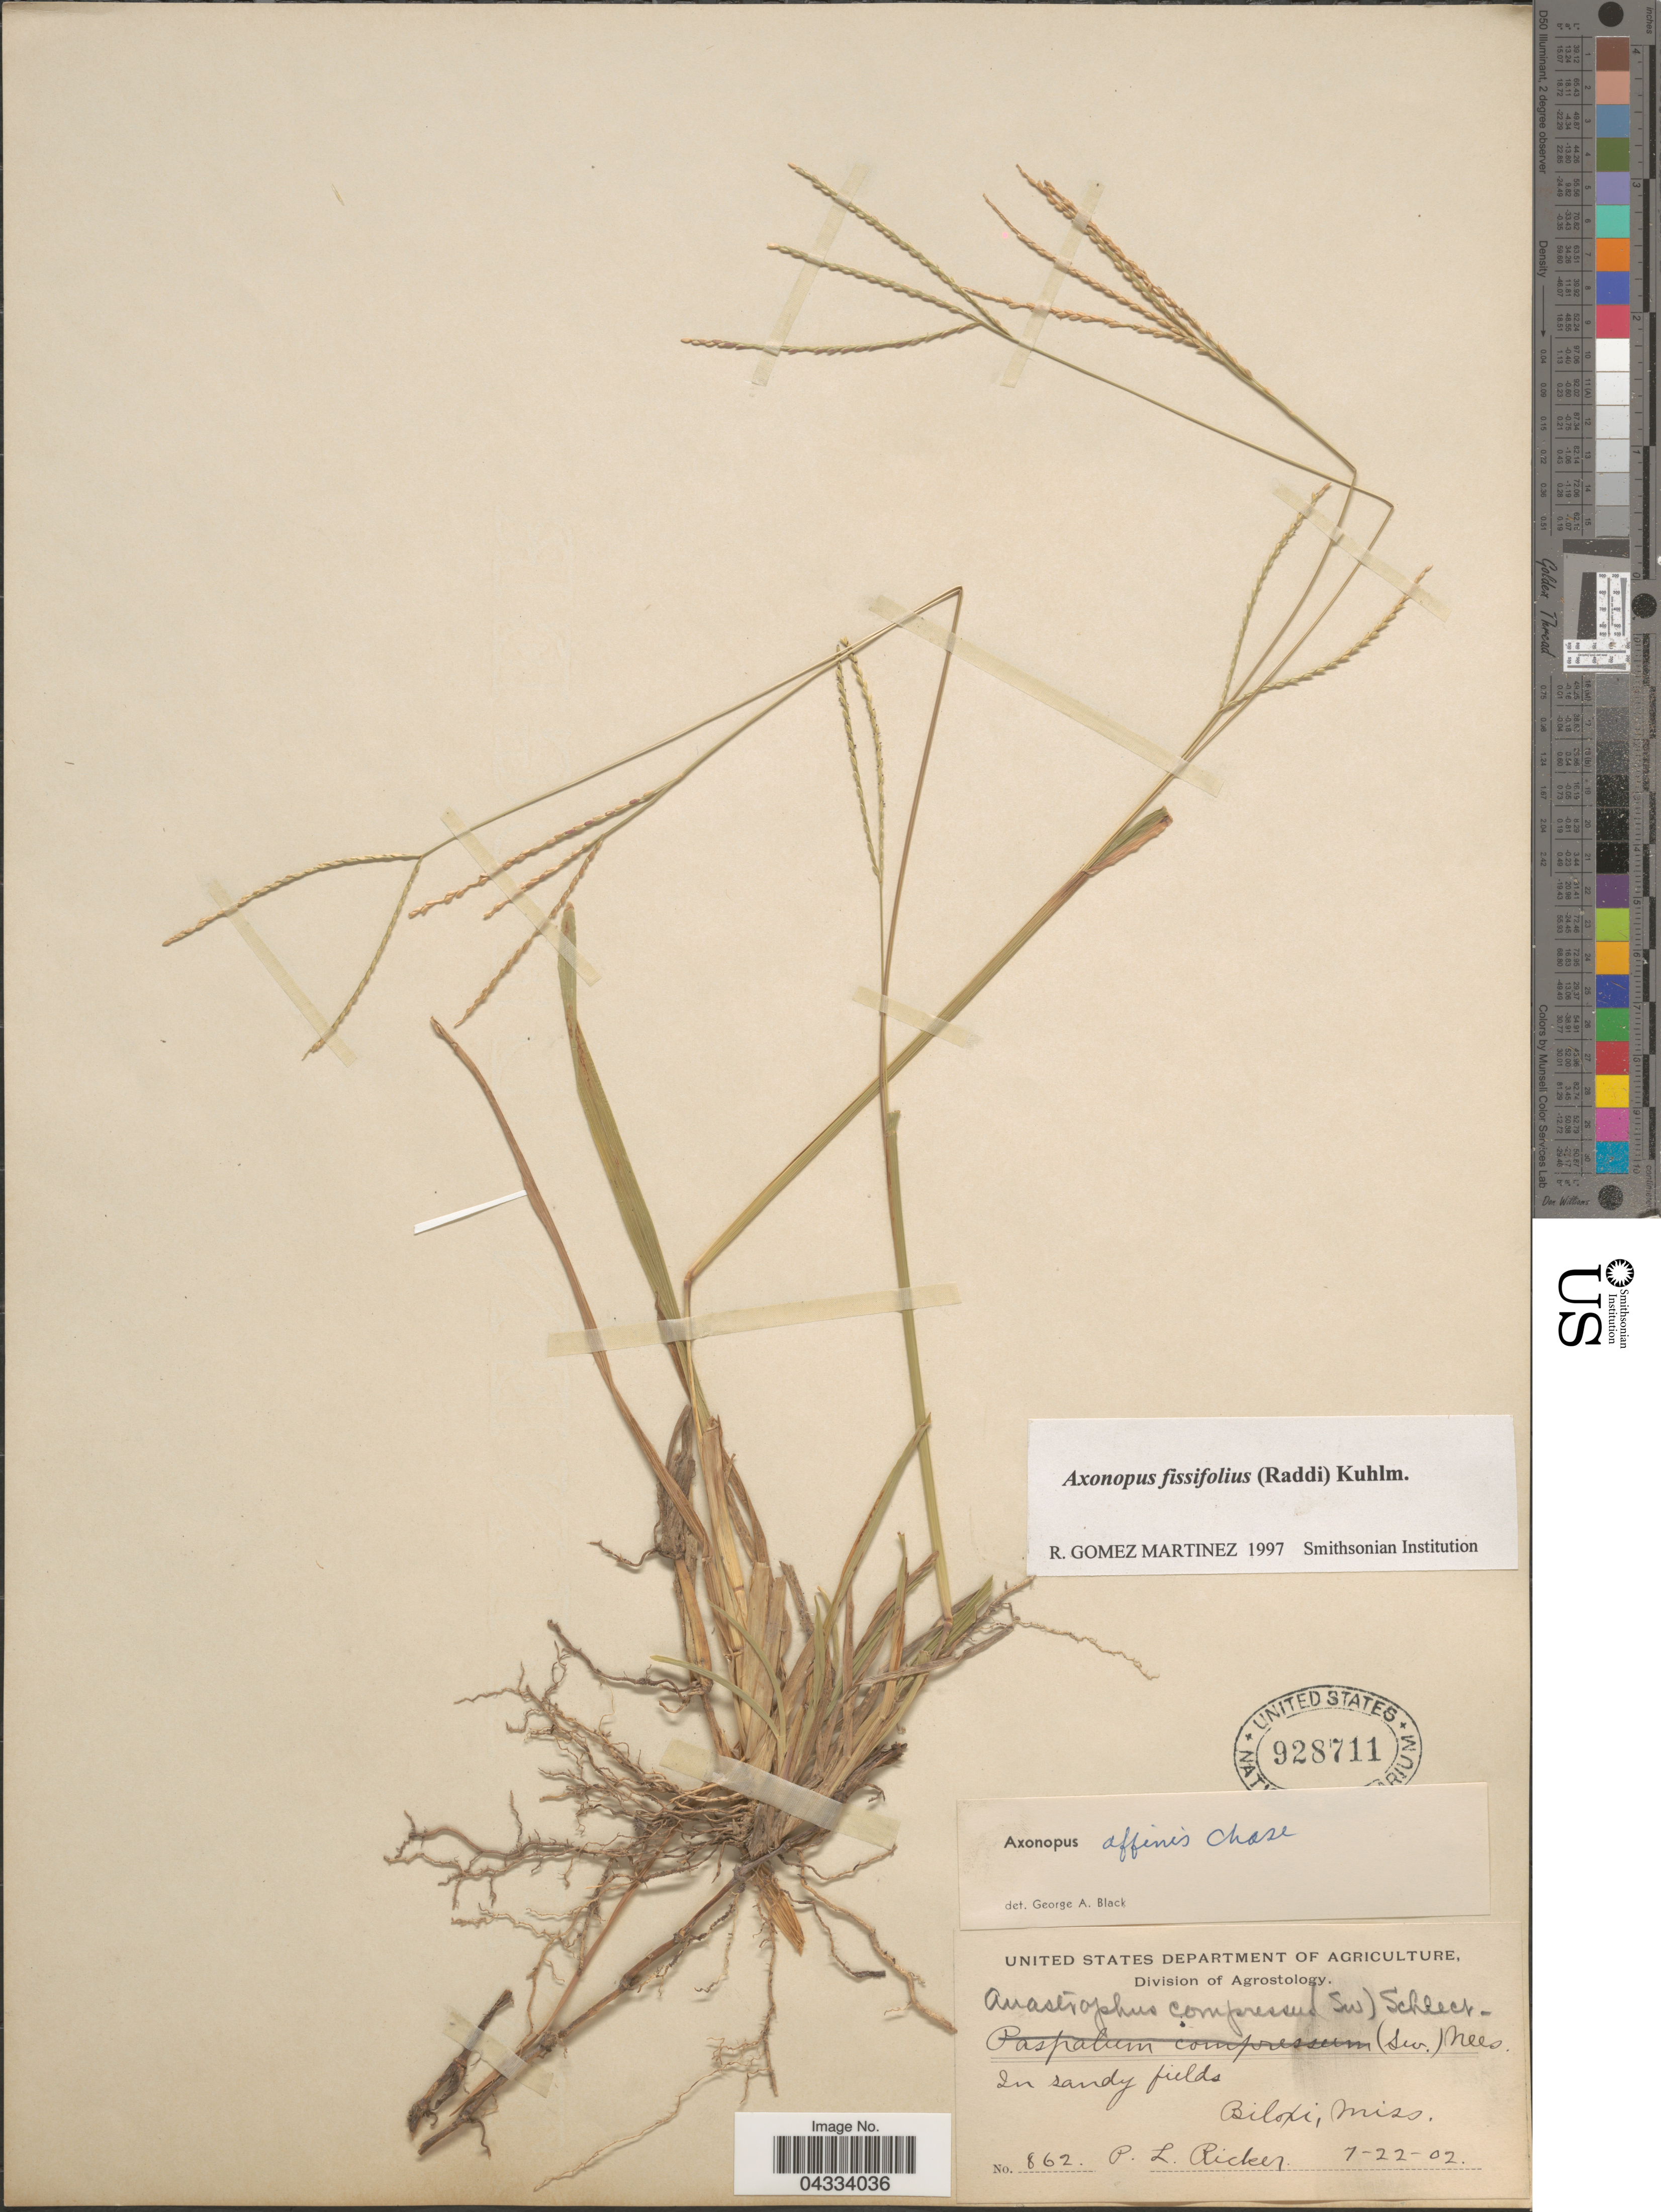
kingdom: Plantae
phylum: Tracheophyta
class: Liliopsida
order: Poales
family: Poaceae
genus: Axonopus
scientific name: Axonopus fissifolius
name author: (Raddi) Kuhlm.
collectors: P. Ricker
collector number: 862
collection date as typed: Transcribed d/m/y: 22/7/2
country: United States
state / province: Mississippi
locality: Biloxi.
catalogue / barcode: US 928711